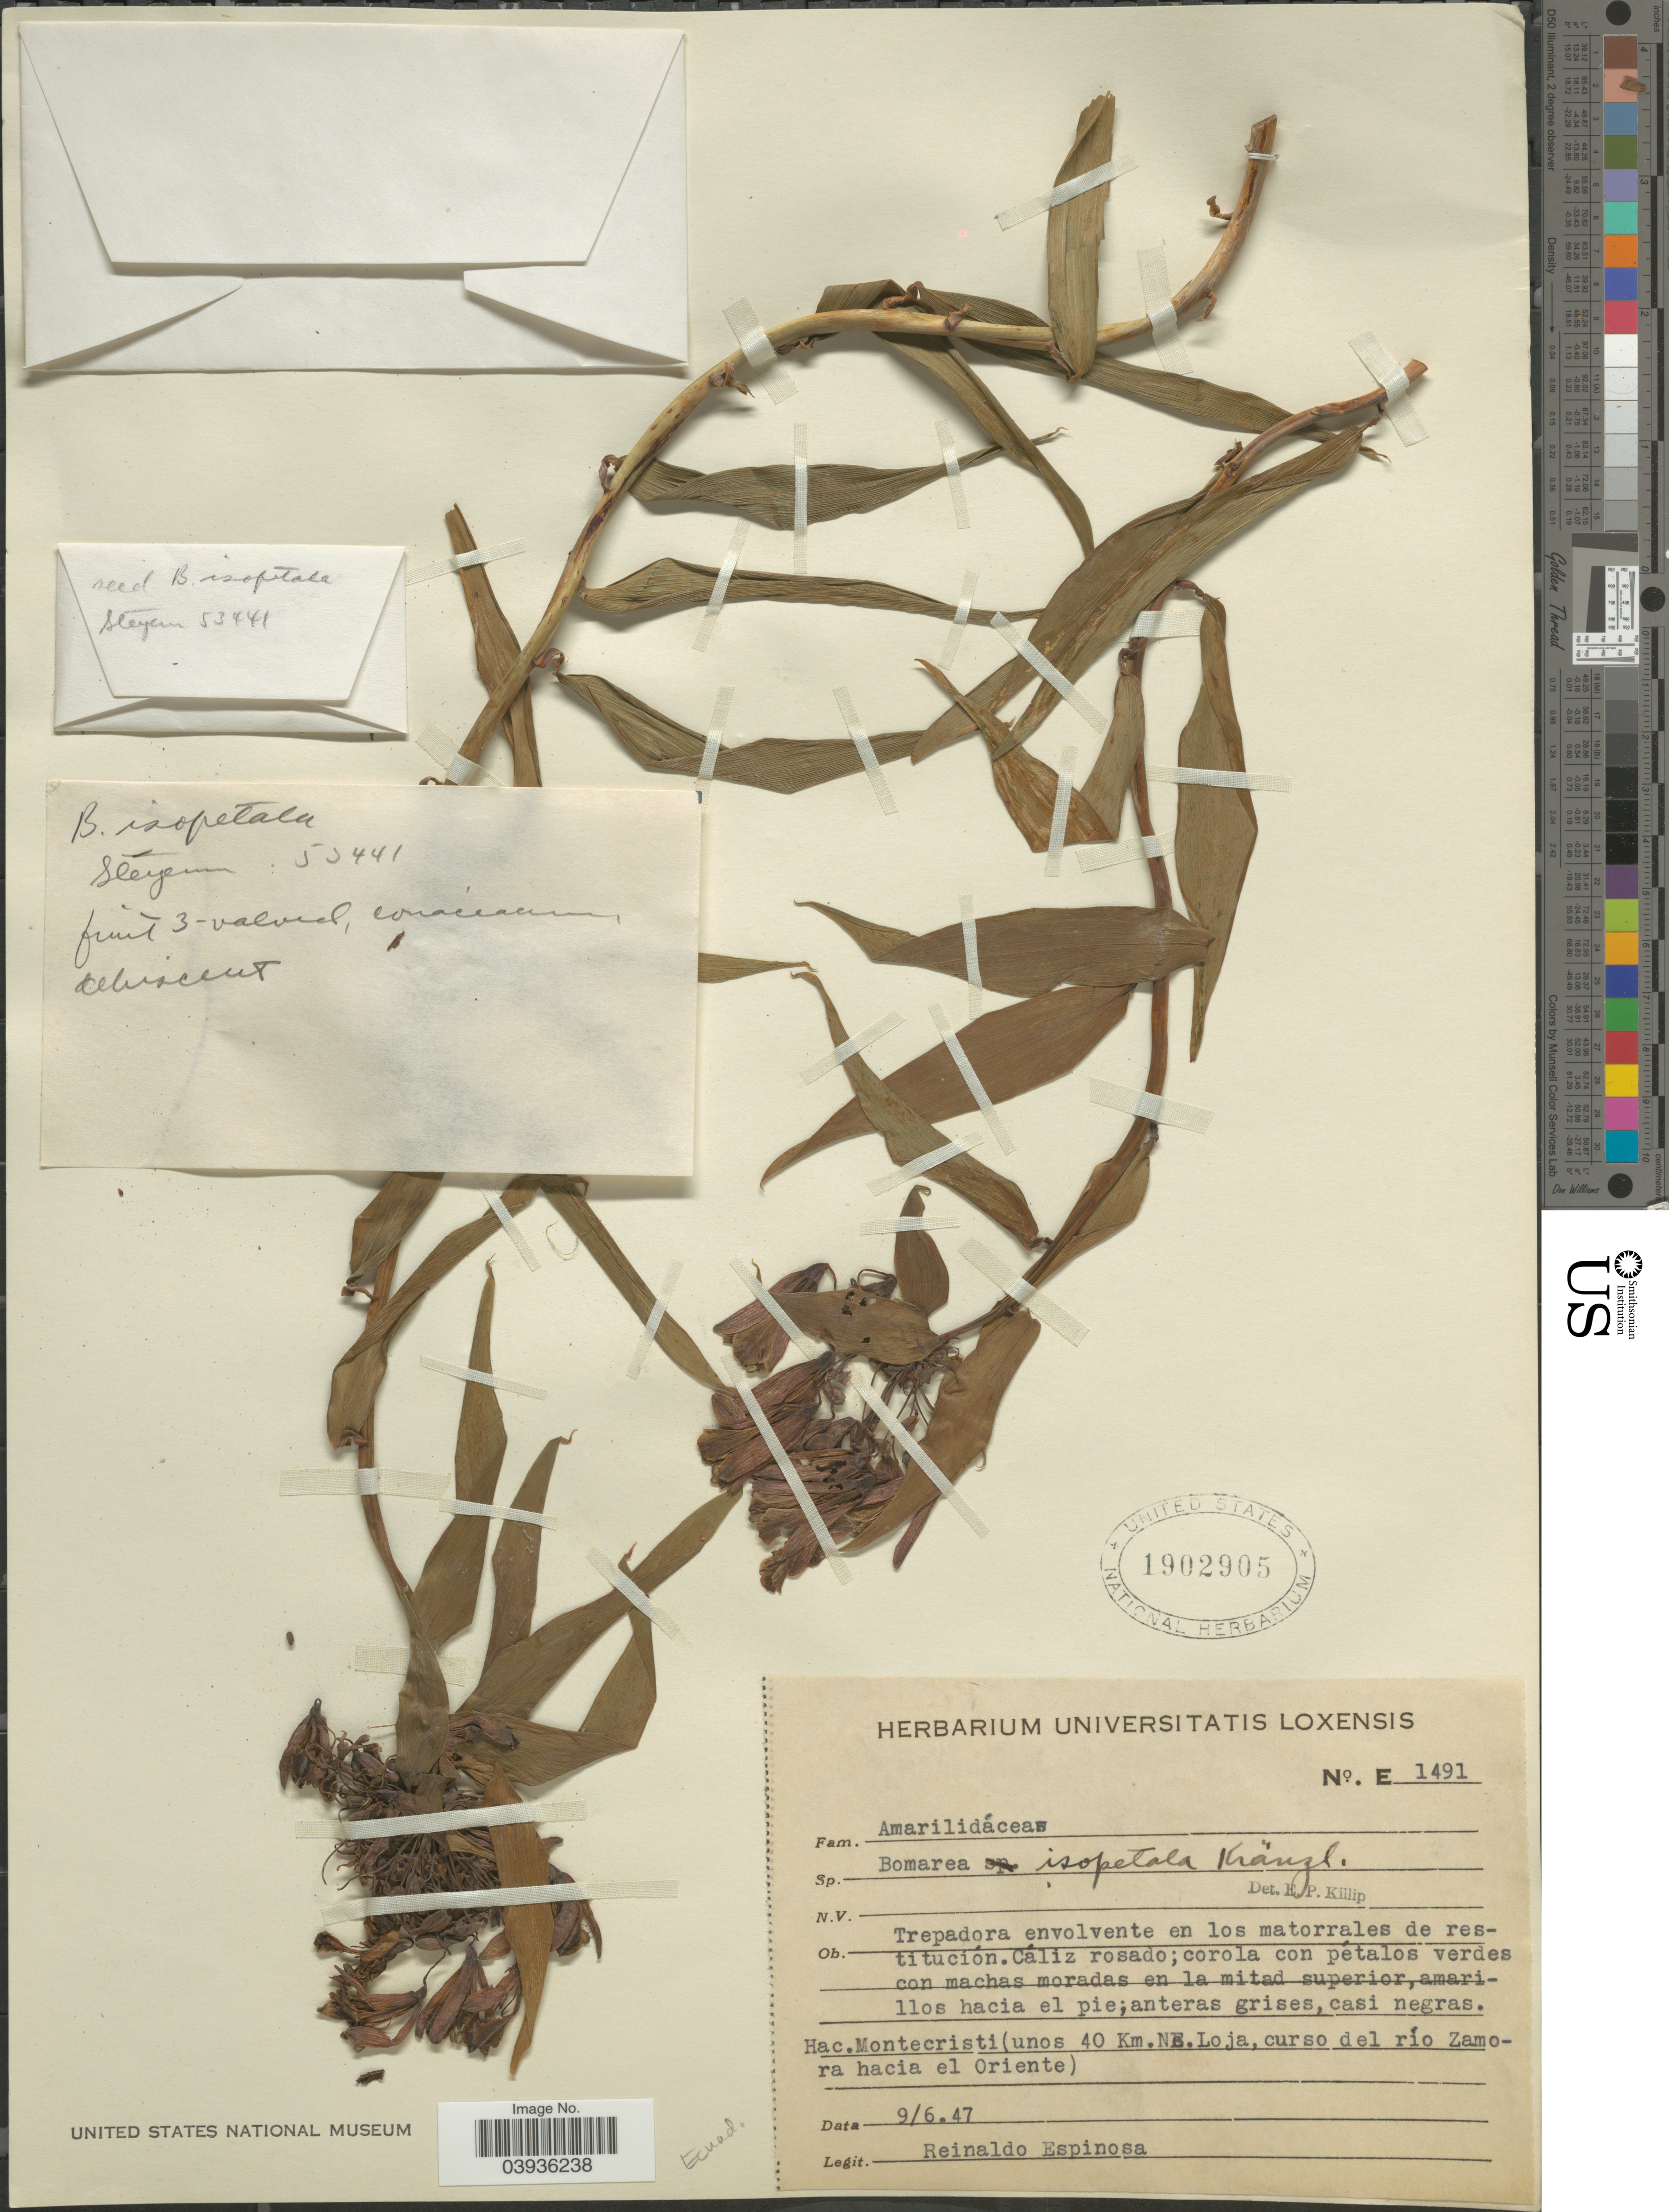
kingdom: Plantae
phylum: Tracheophyta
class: Liliopsida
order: Liliales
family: Alstroemeriaceae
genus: Bomarea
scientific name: Bomarea isopetala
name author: Kraenzl.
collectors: R. Espinosa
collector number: E1491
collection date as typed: Transcribed d/m/y: 9/6/47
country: Ecuador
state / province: Loja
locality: Montecristi (unos 40 Km.NE. Loja, curso del río Zamora hacia el Oriente).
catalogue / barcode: US 1902905